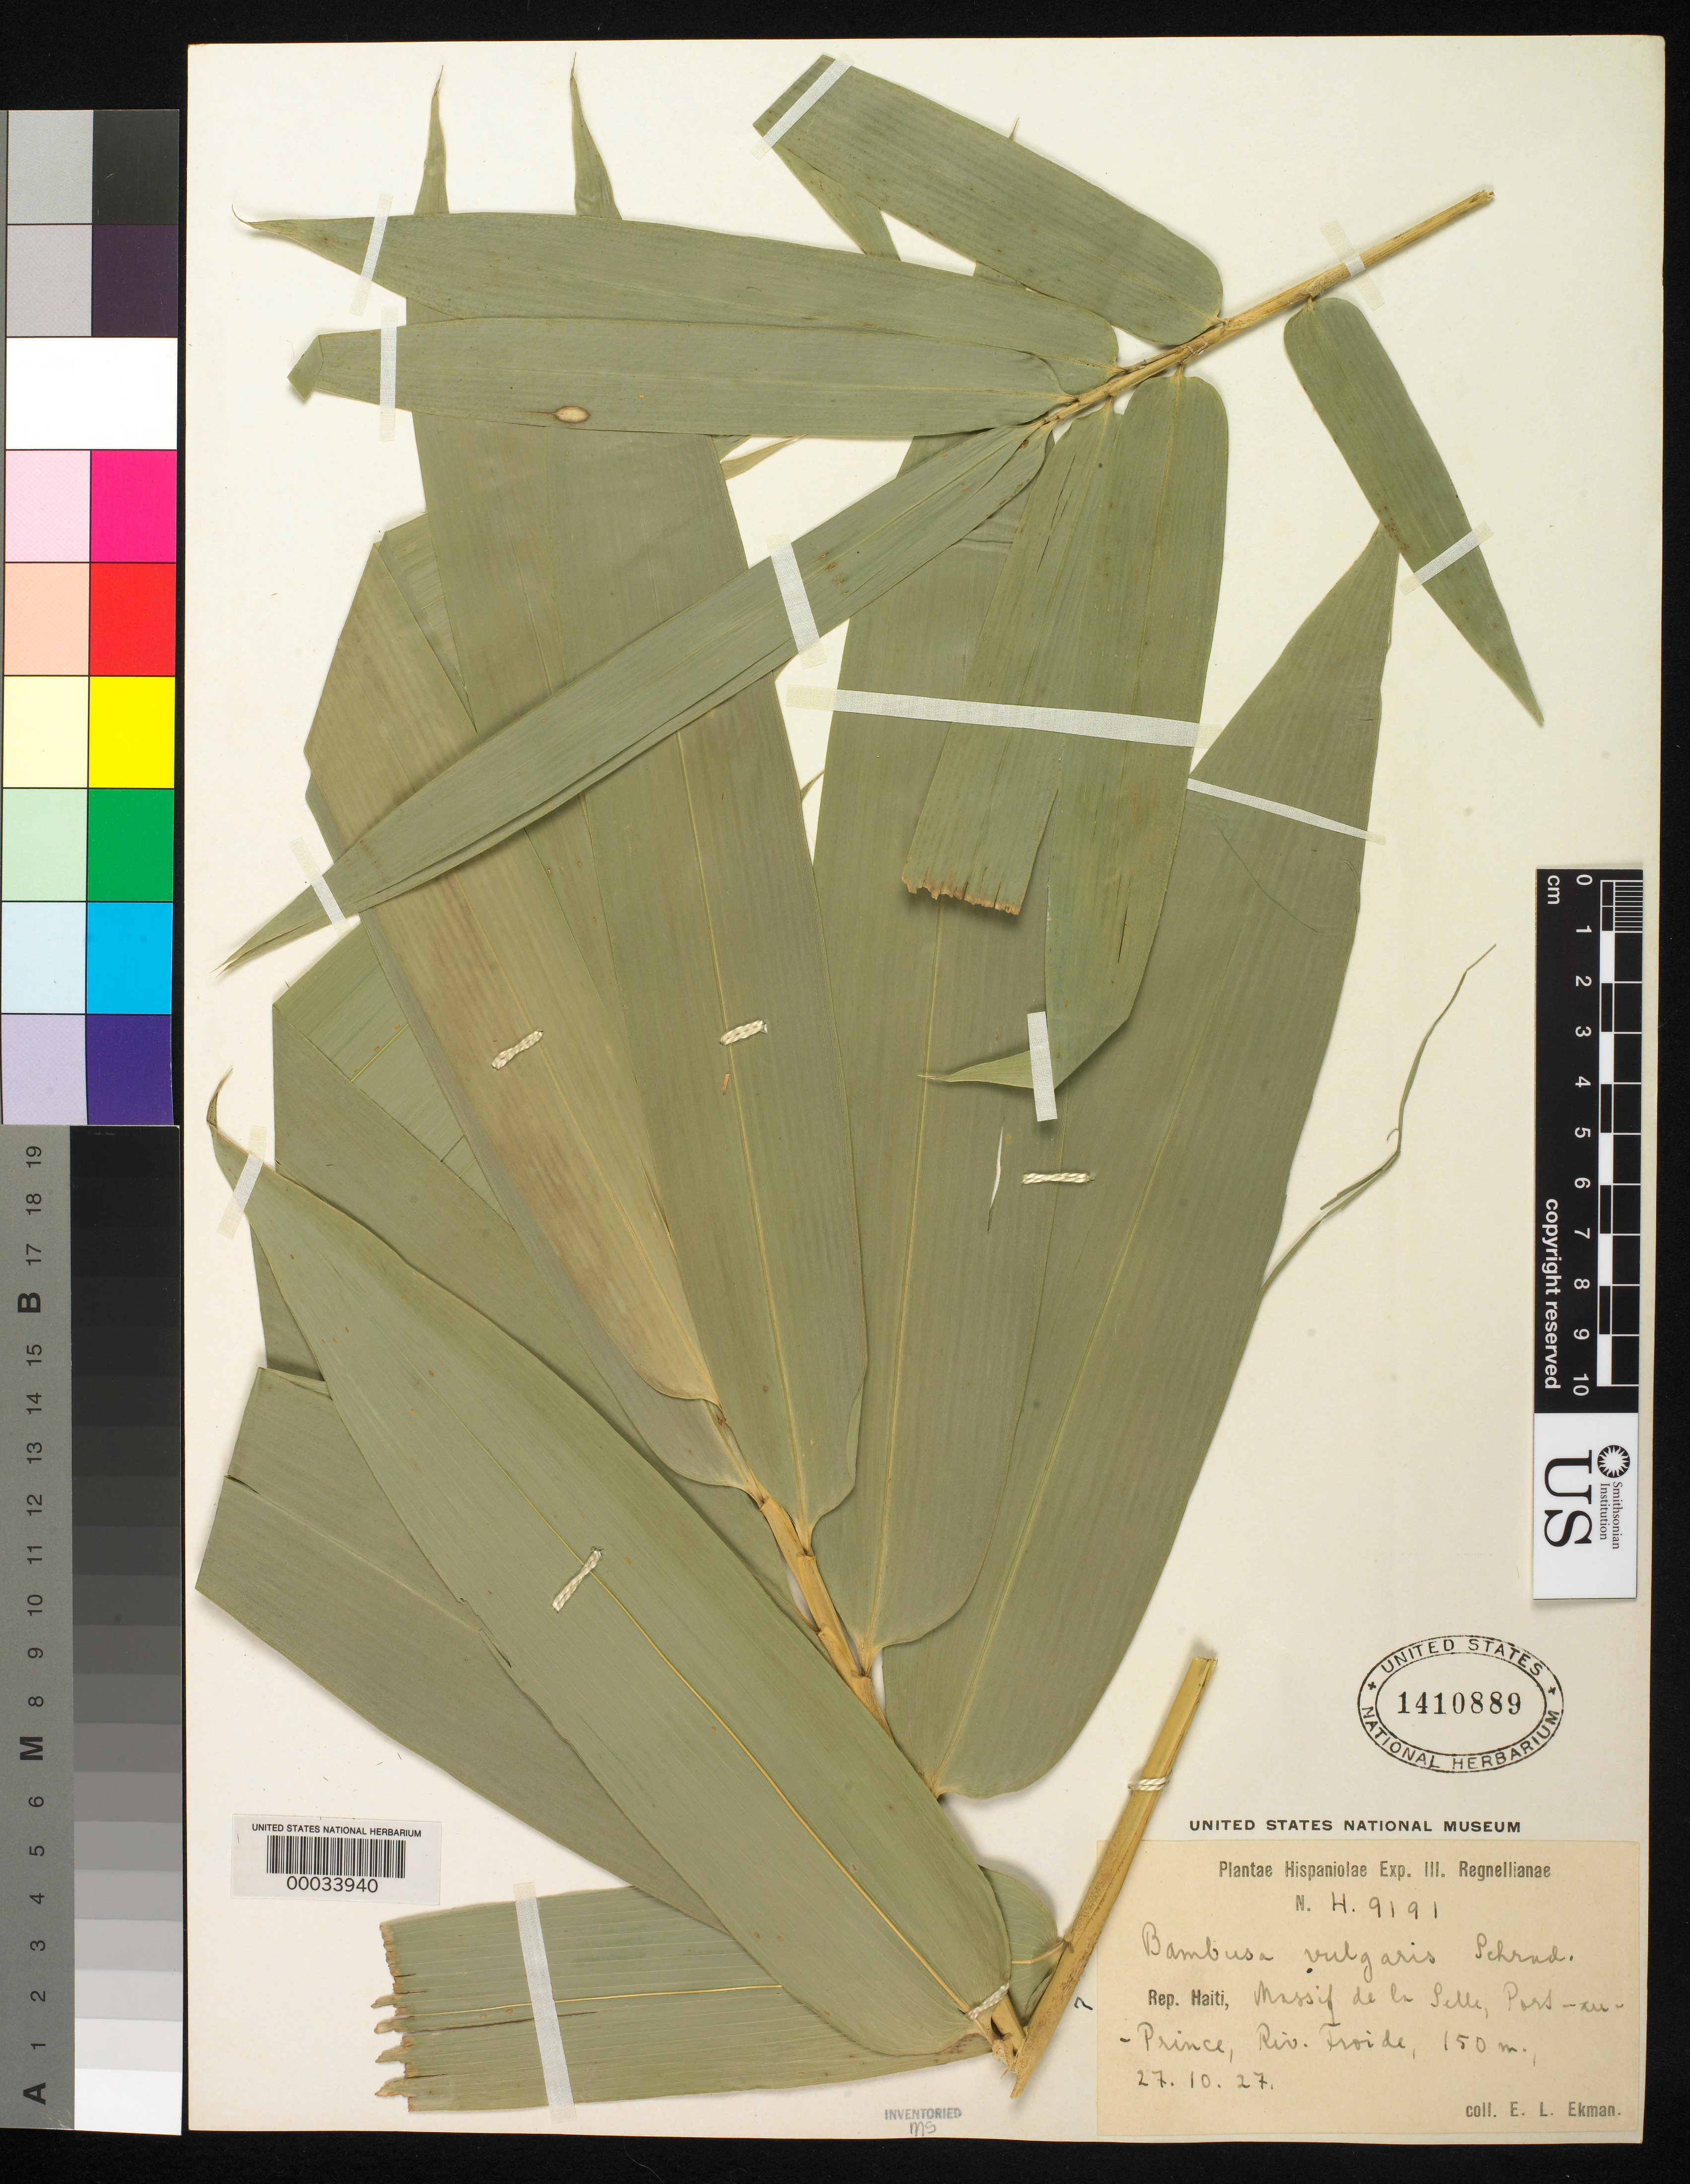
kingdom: Plantae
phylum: Tracheophyta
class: Liliopsida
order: Poales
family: Poaceae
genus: Bambusa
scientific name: Bambusa glaucescens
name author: (Willd.) Merr.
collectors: E. L. Ekman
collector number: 9191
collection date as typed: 27 Oct 1927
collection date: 1927-10-27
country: Haiti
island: Hispaniola Island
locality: Massif, port au prince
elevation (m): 150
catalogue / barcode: US 1410889